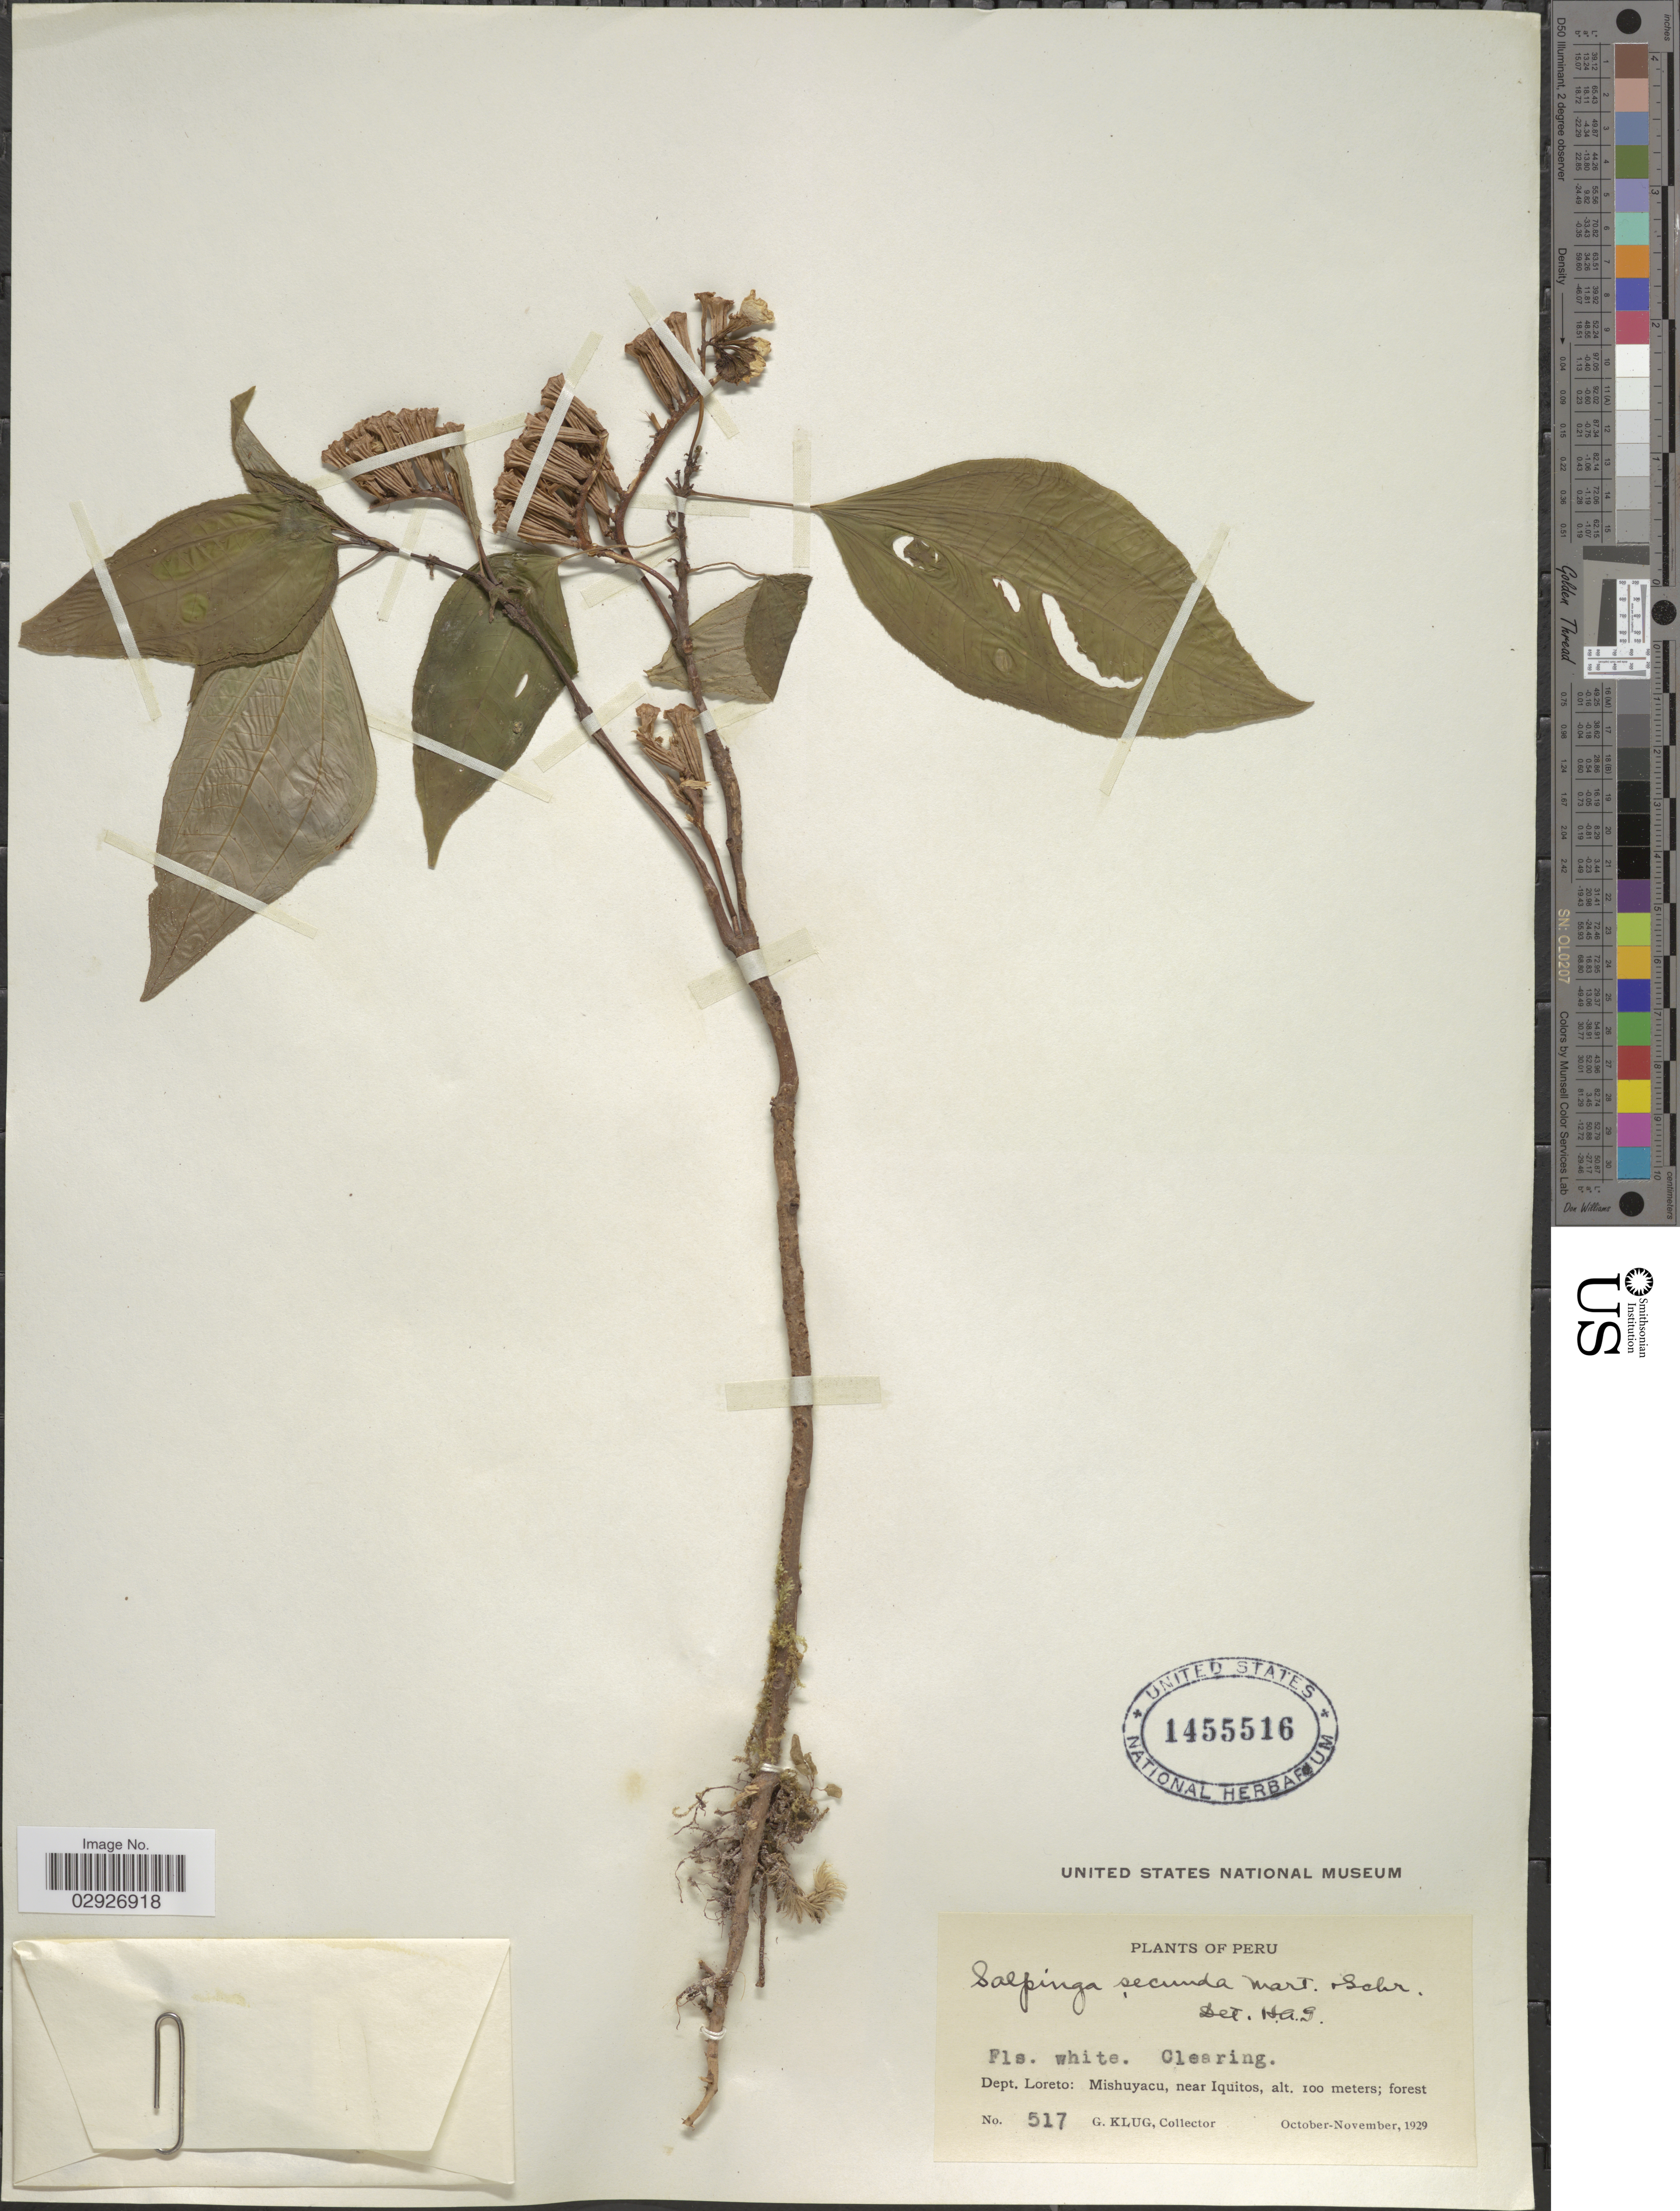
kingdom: Plantae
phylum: Tracheophyta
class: Magnoliopsida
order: Myrtales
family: Melastomataceae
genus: Salpinga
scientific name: Salpinga secunda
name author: Schrank & Mart. ex DC.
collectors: G. Klug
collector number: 517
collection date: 1929-10/1929-11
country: Peru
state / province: Loreto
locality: Dept. Loreto: Mishuyacu, near Iquitos.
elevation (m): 100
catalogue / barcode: US 1455516